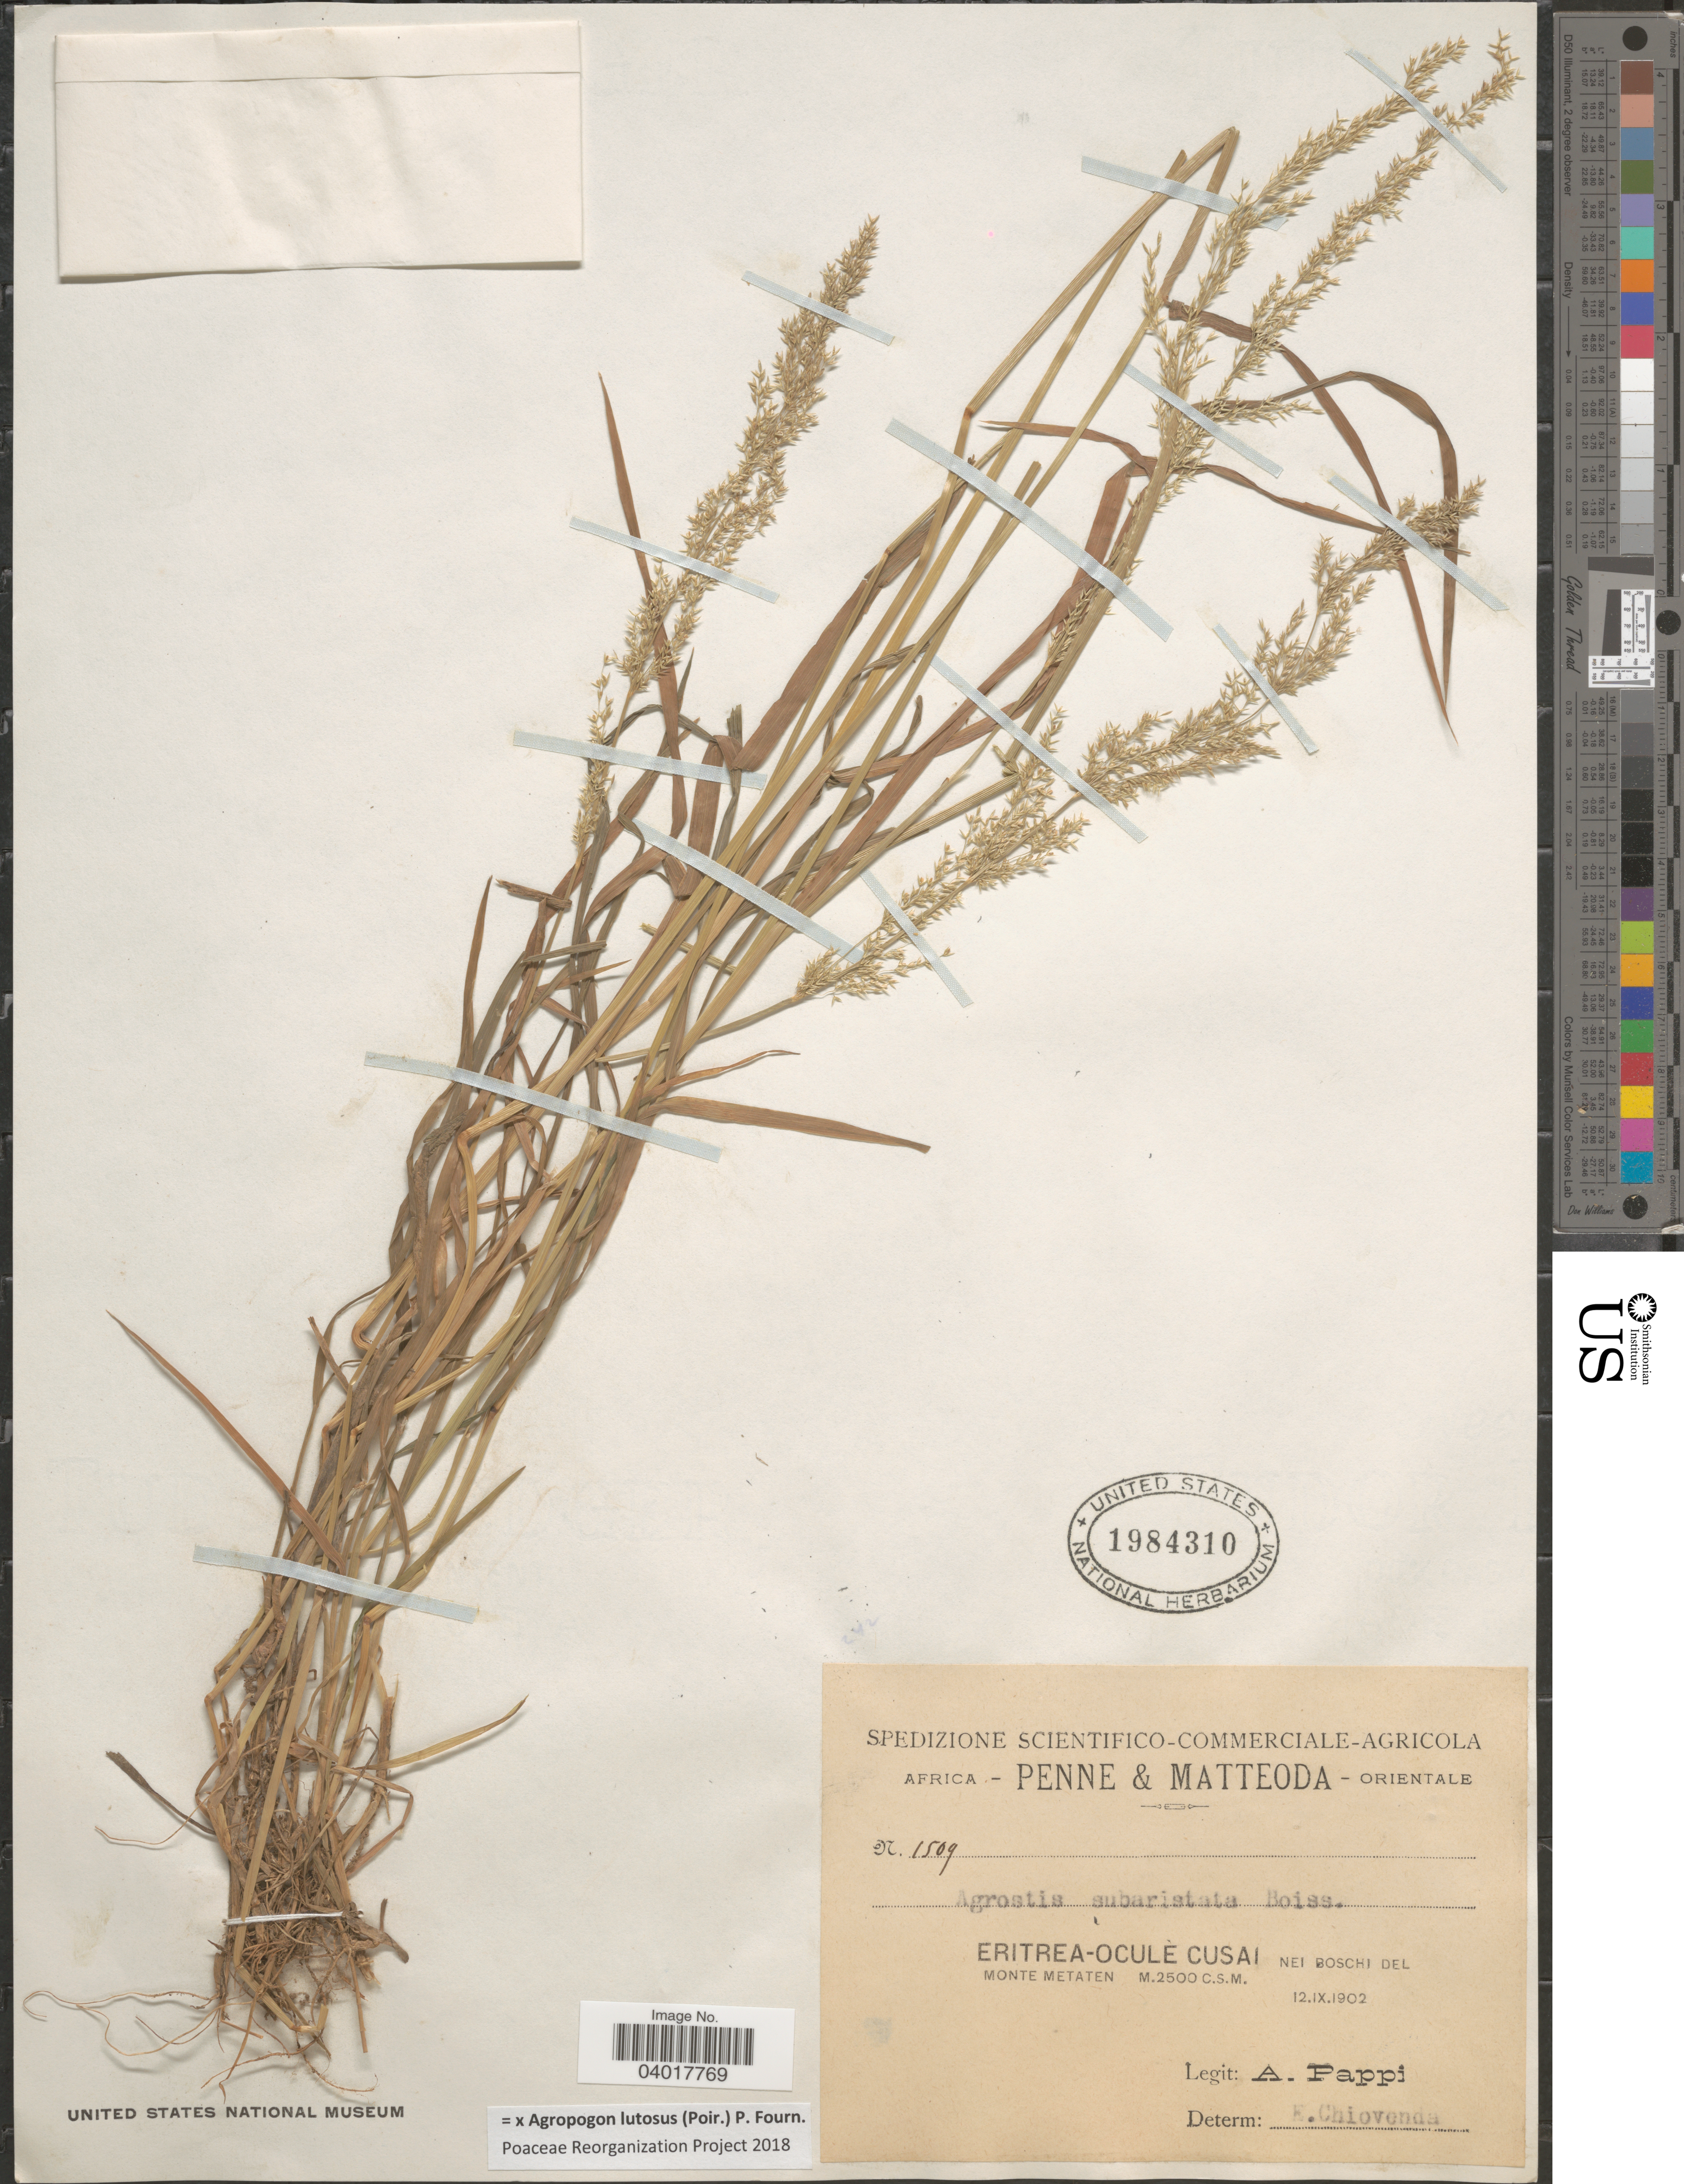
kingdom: Plantae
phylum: Tracheophyta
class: Liliopsida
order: Poales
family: Poaceae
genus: Agropogon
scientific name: x Agropogon lutosus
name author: (Poir.) P. Fourn.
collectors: A. Pappi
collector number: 1509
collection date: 1902-09-12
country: Eritrea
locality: Penne- & Matteoda- Orientale. Eritrea-Oculè Cusai nei boschi del Monte Metaten.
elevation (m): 2500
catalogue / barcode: US 1984310